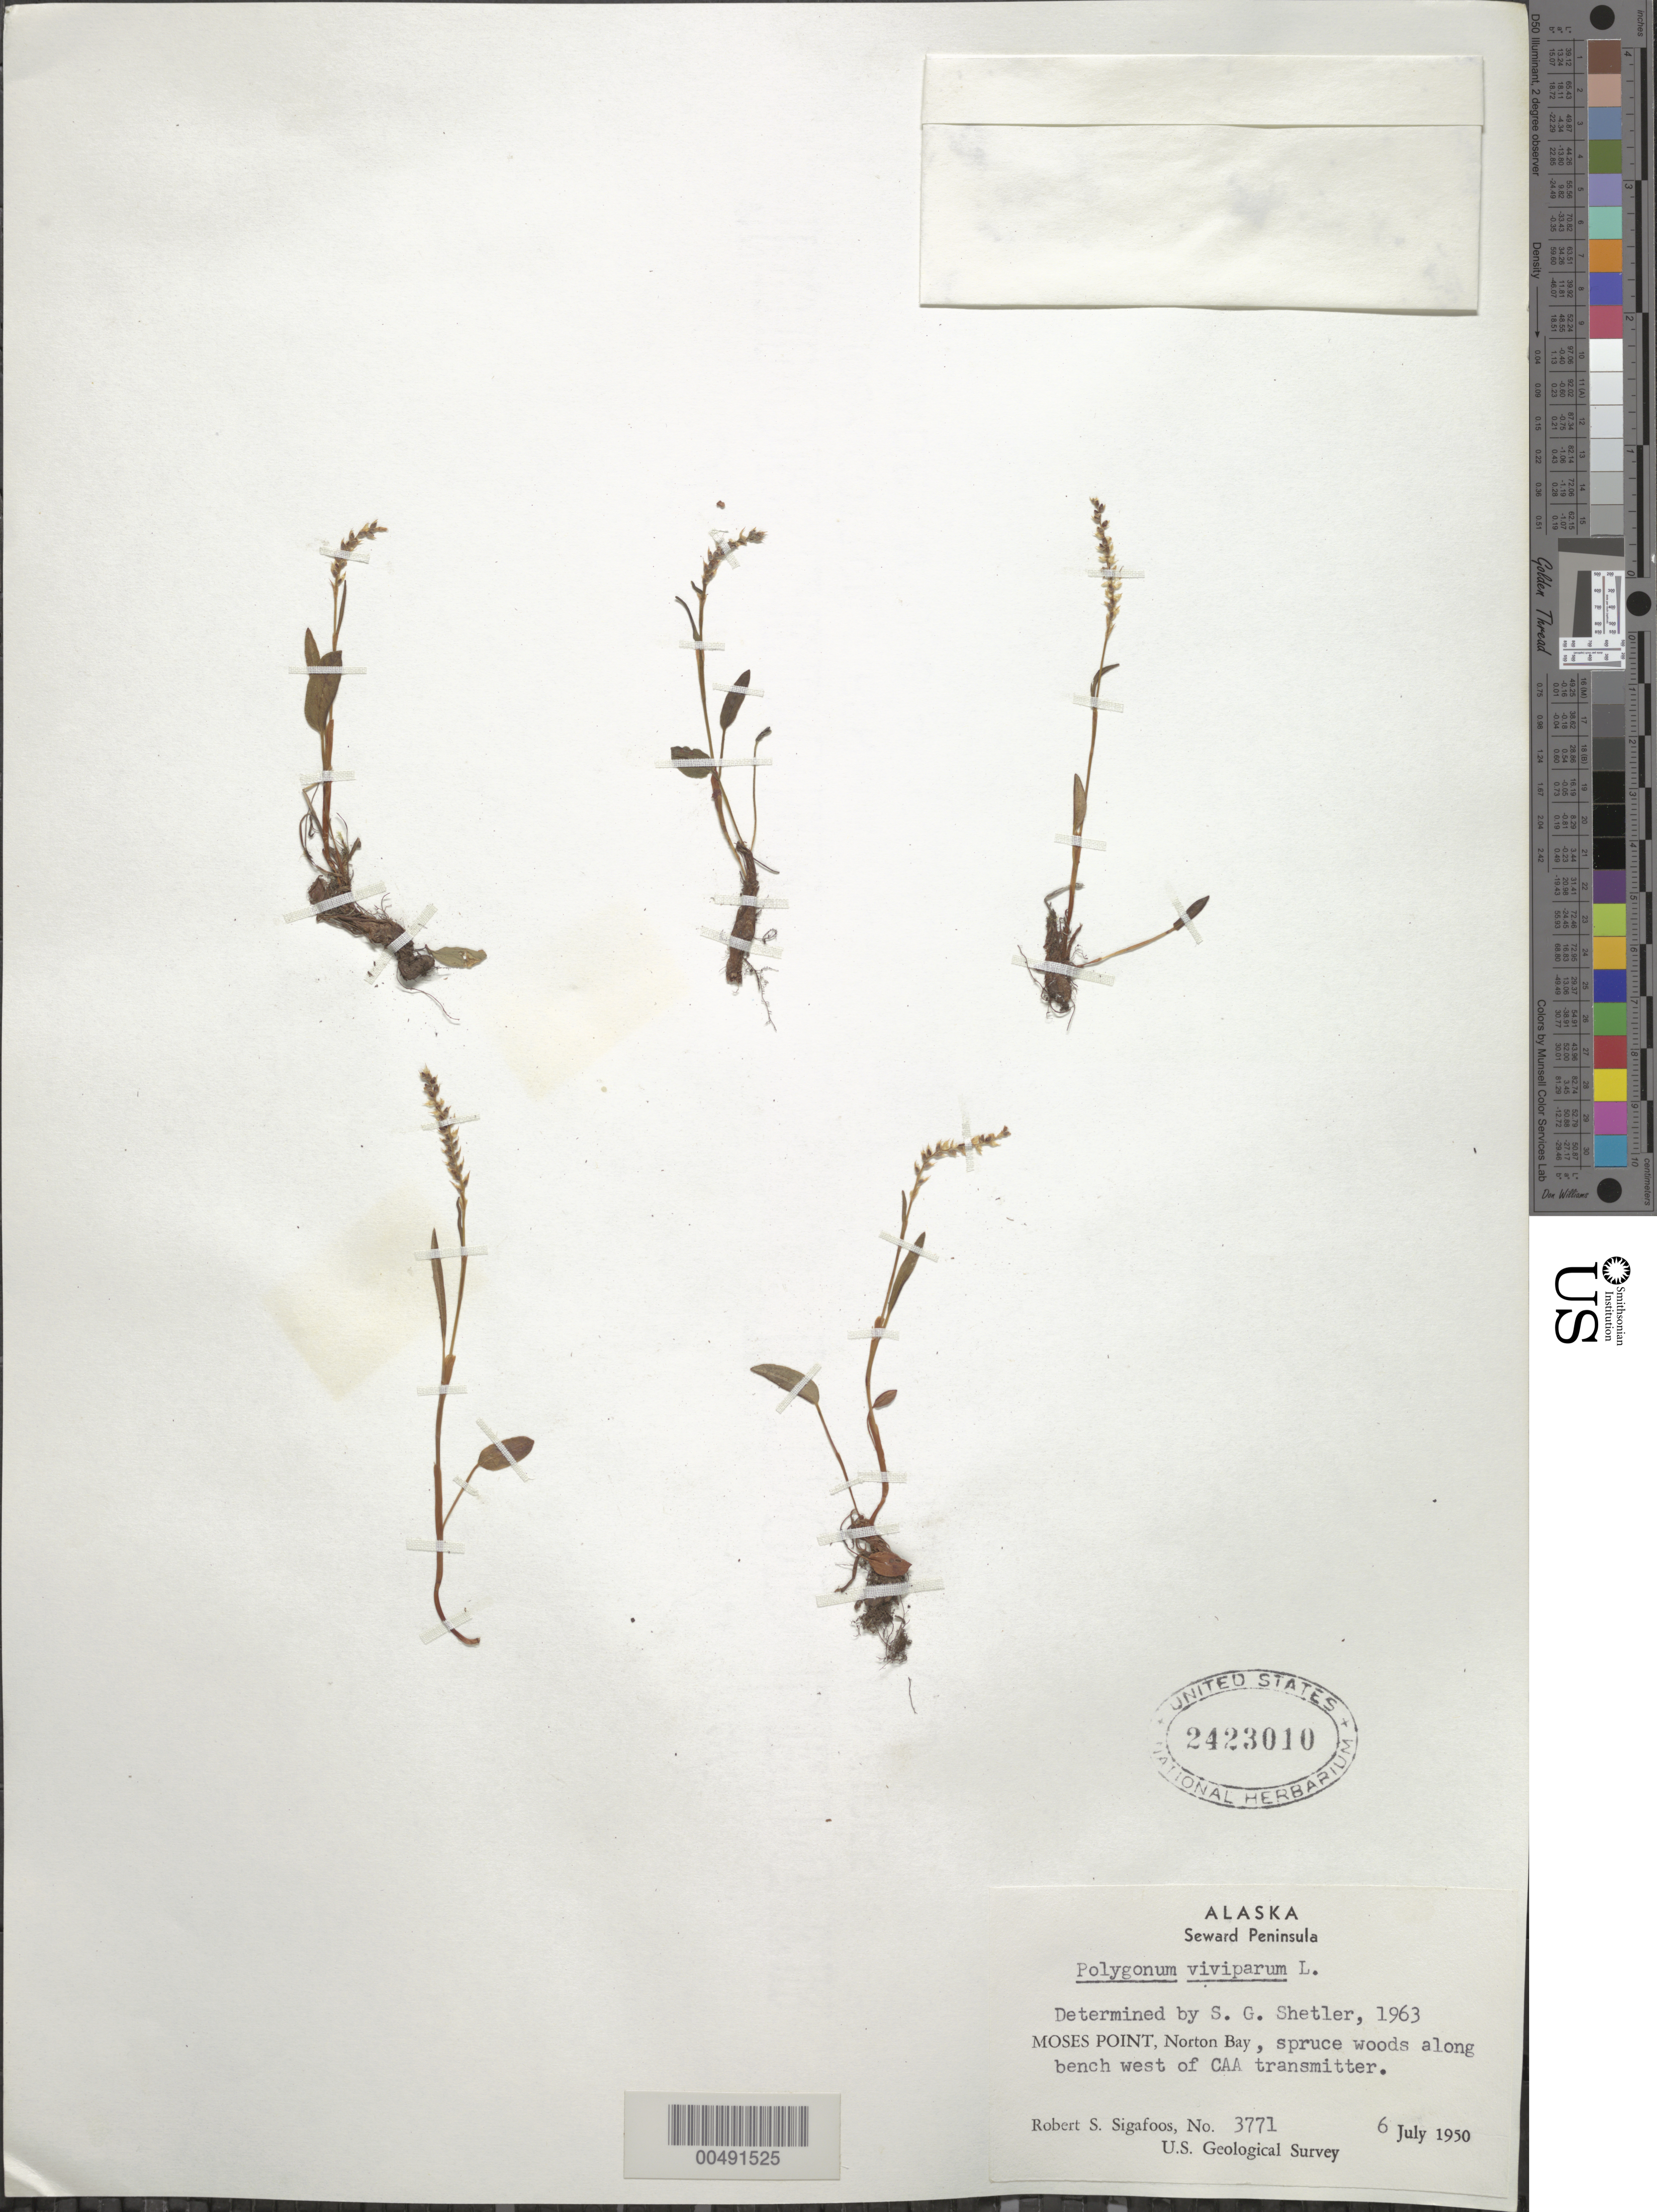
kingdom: Plantae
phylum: Tracheophyta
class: Magnoliopsida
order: Caryophyllales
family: Polygonaceae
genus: Bistorta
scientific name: Bistorta vivipara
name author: (L.) Delarbre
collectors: R. Sigafoos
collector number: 3771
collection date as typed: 06 Jul 1950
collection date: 1950-07-06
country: United States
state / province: Alaska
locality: Moses Point, Norton Bay, along bench west of CAA transmitter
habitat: spruce woods along bench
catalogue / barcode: US 2423010